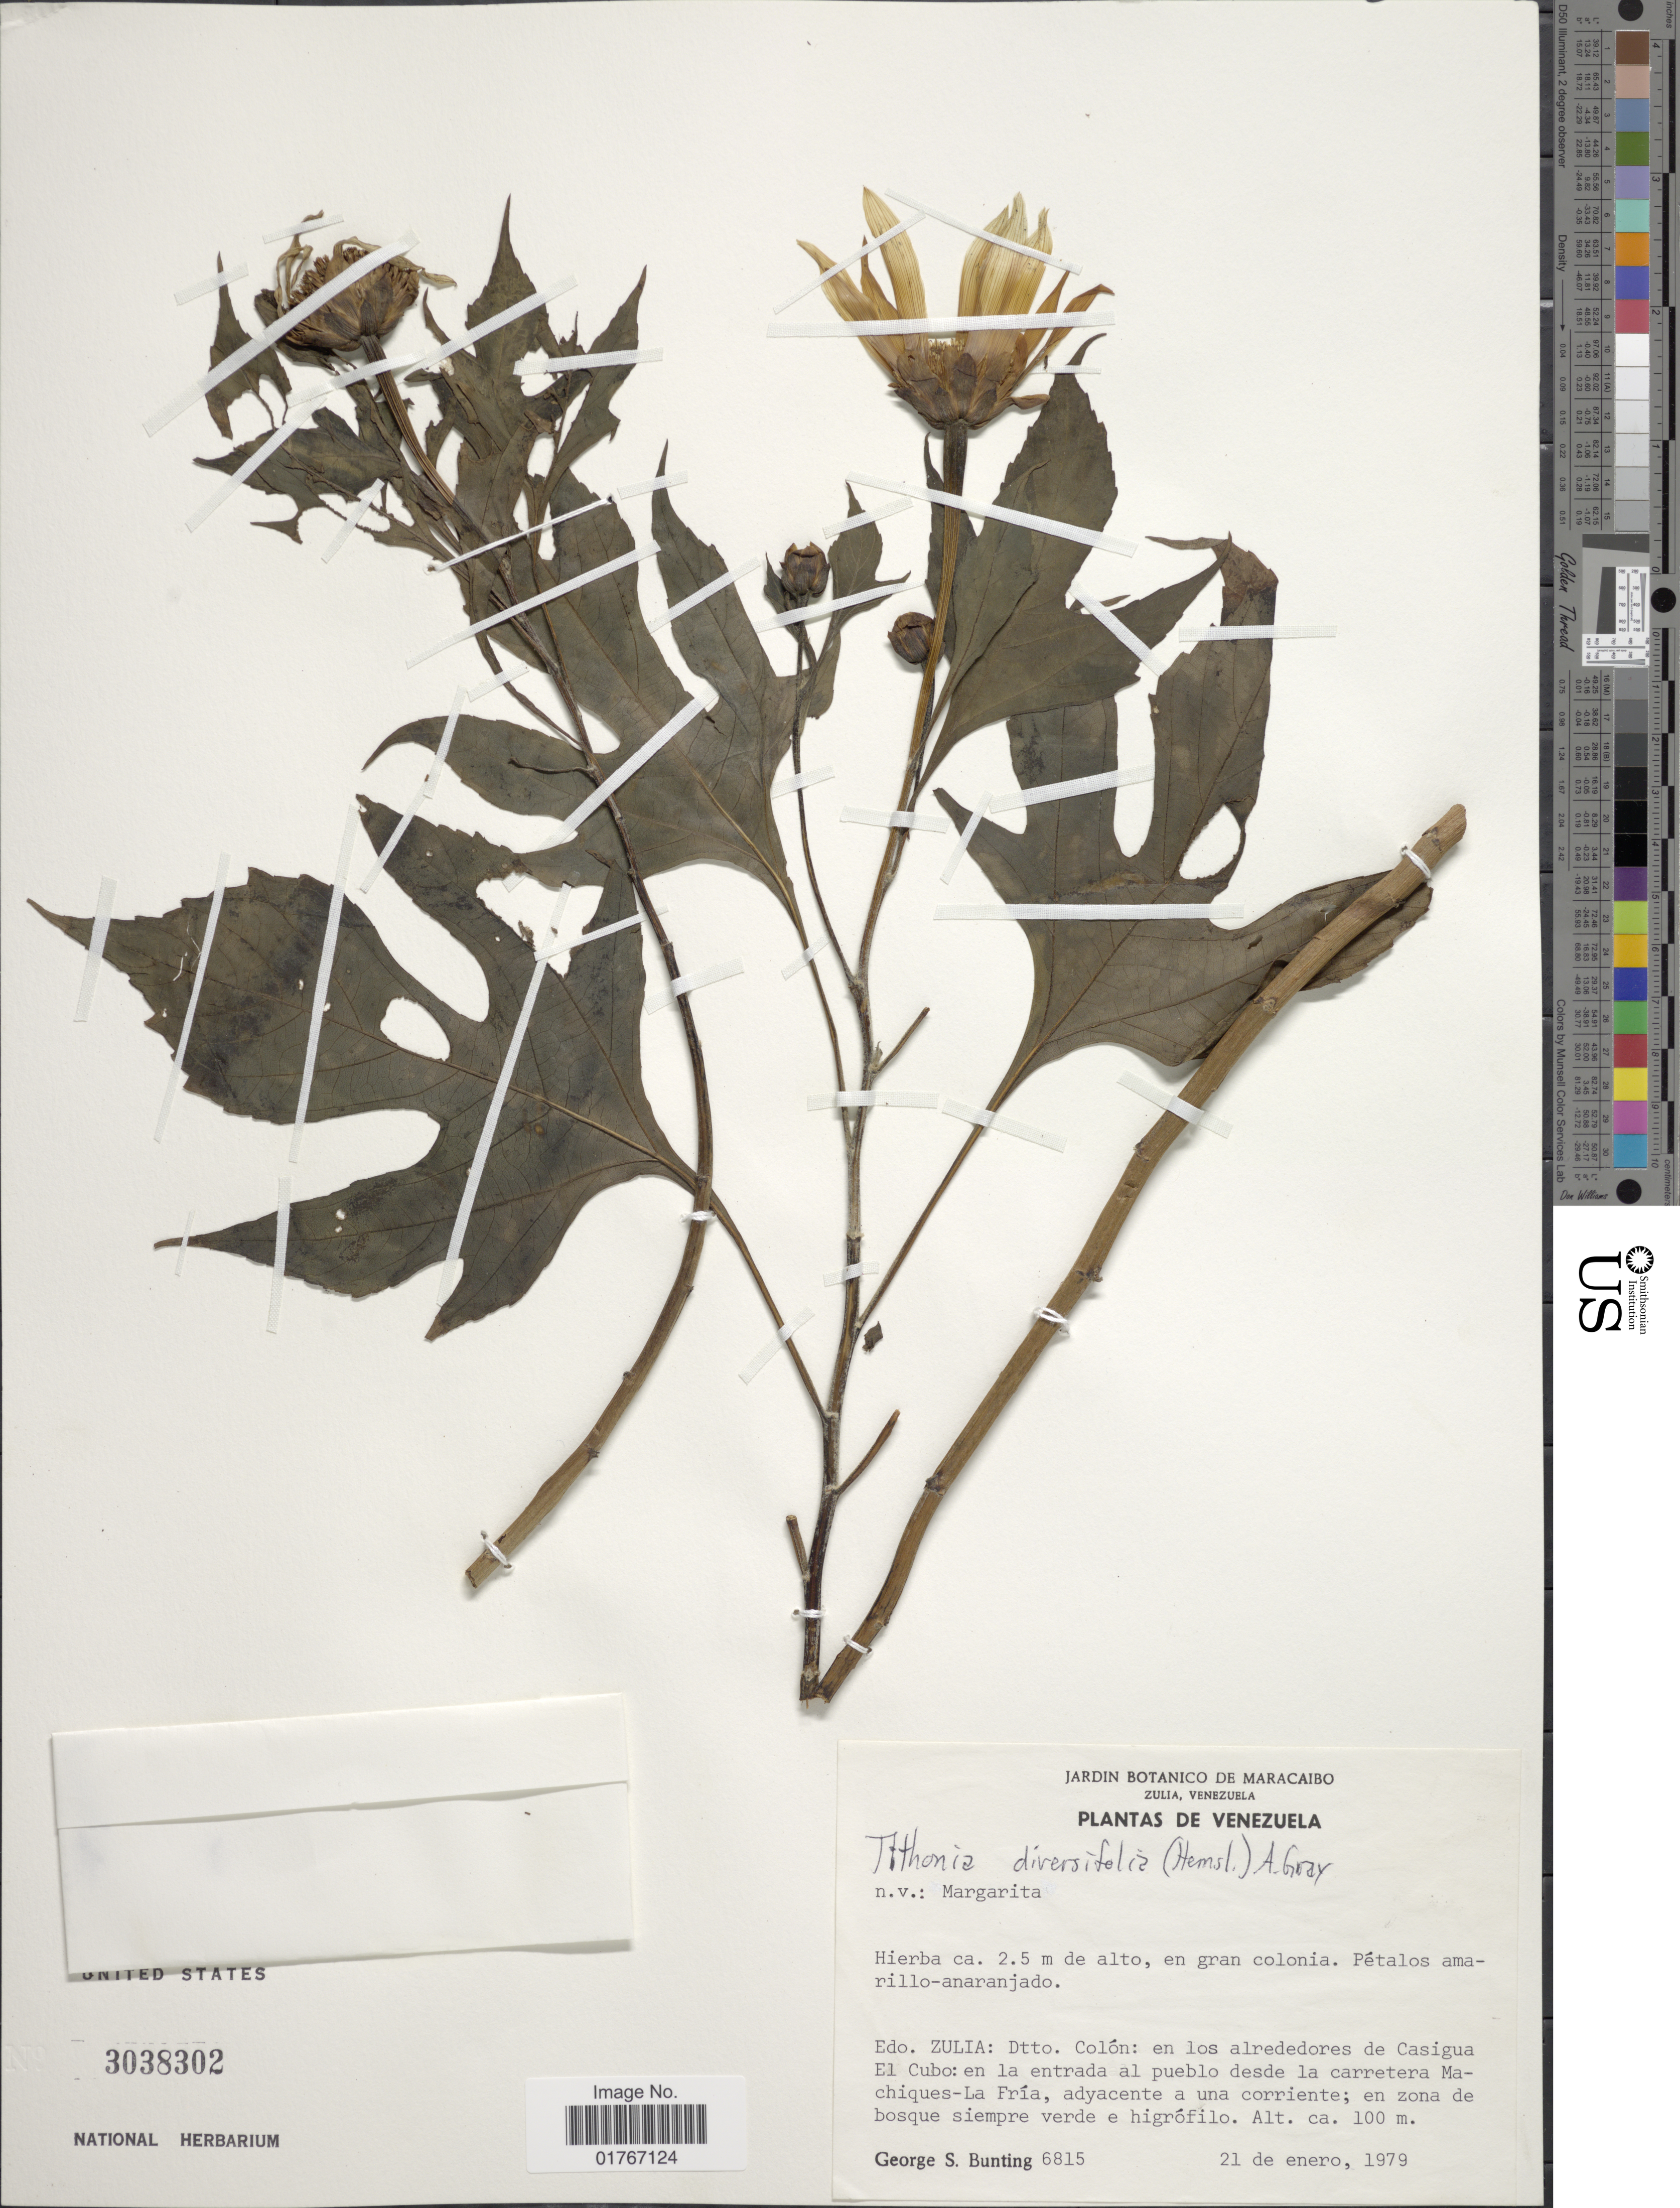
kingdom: Plantae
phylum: Tracheophyta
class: Magnoliopsida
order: Asterales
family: Asteraceae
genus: Tithonia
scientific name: Tithonia diversifolia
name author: (Hemsl.) A. Gray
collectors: G. S. Bunting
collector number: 6815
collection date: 1979-01-21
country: Venezuela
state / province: Zulia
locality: Dtto Colón: en los alrededores de Casigua El Cubo: en la enrtrada al pueblo desde la carretera Machiques-La Fría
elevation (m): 100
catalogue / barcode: US 3038302